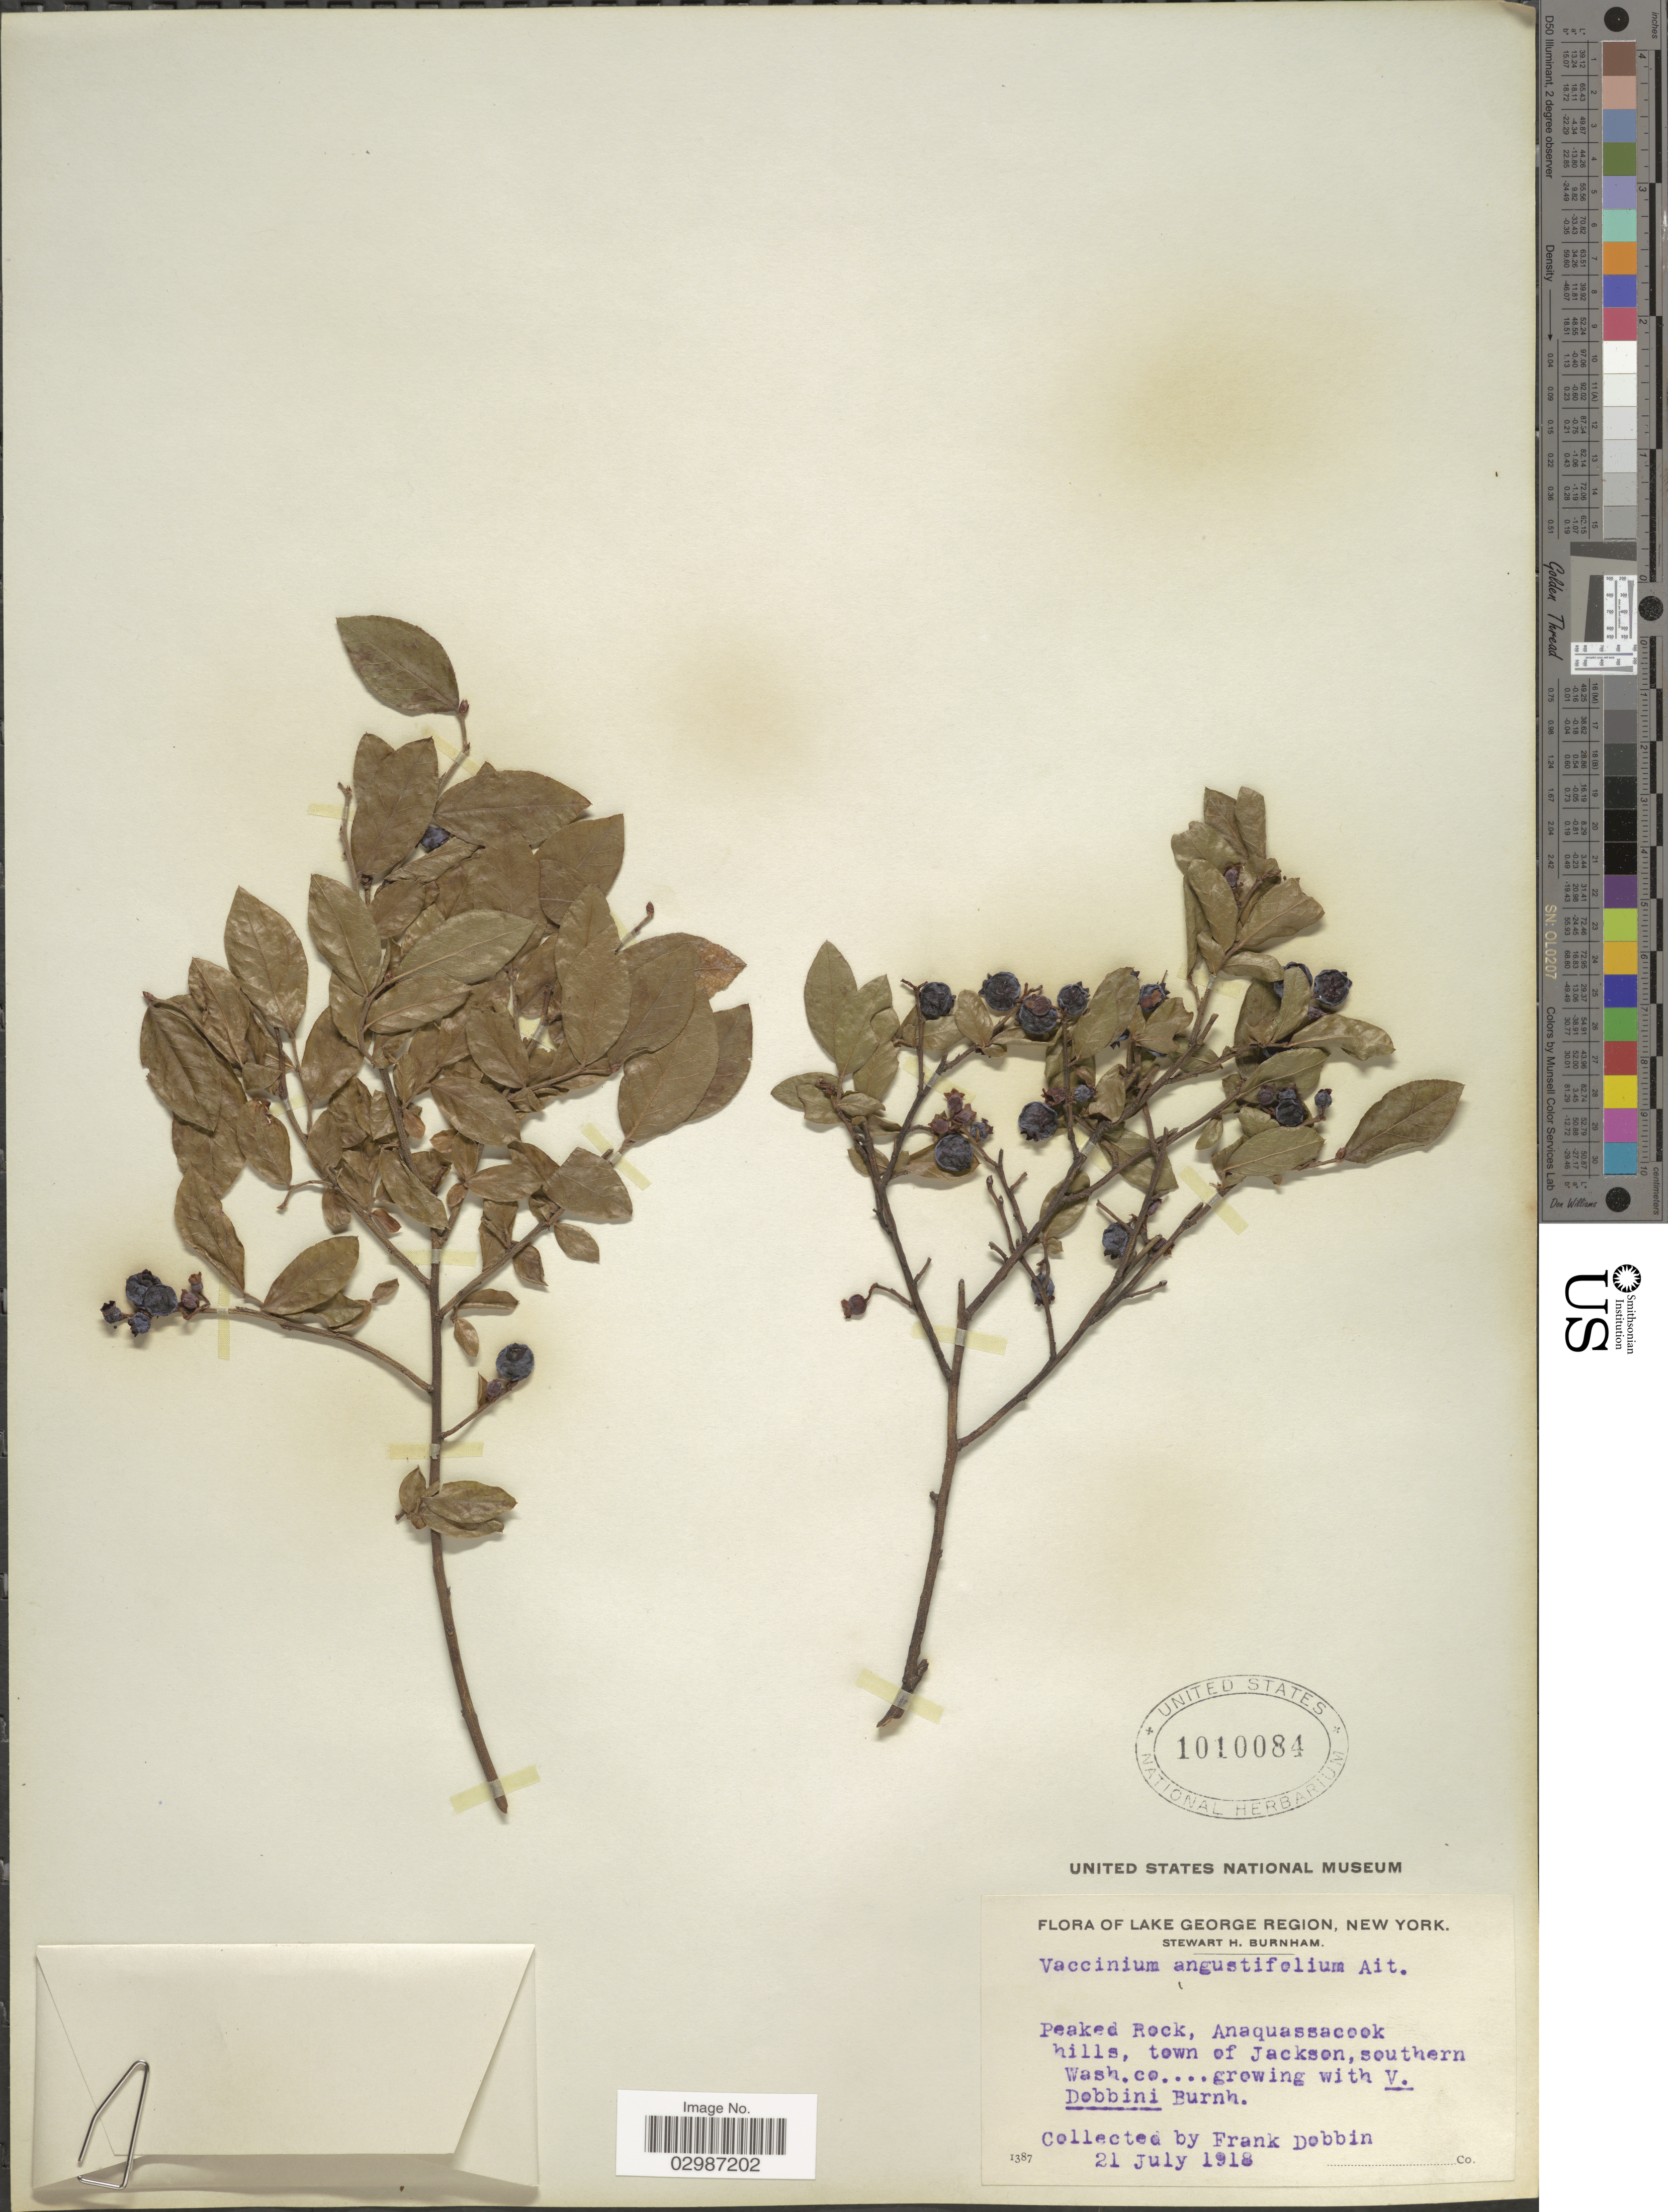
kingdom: Plantae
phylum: Tracheophyta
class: Magnoliopsida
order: Ericales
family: Ericaceae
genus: Vaccinium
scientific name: Vaccinium angustifolium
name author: Aiton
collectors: F. Dobbin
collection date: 1918-07-21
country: United States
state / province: New York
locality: Lake George Region. Peaked Rock, Anaquassacook hills, town of Jackson, southern Wash. co.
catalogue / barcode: US 1010084